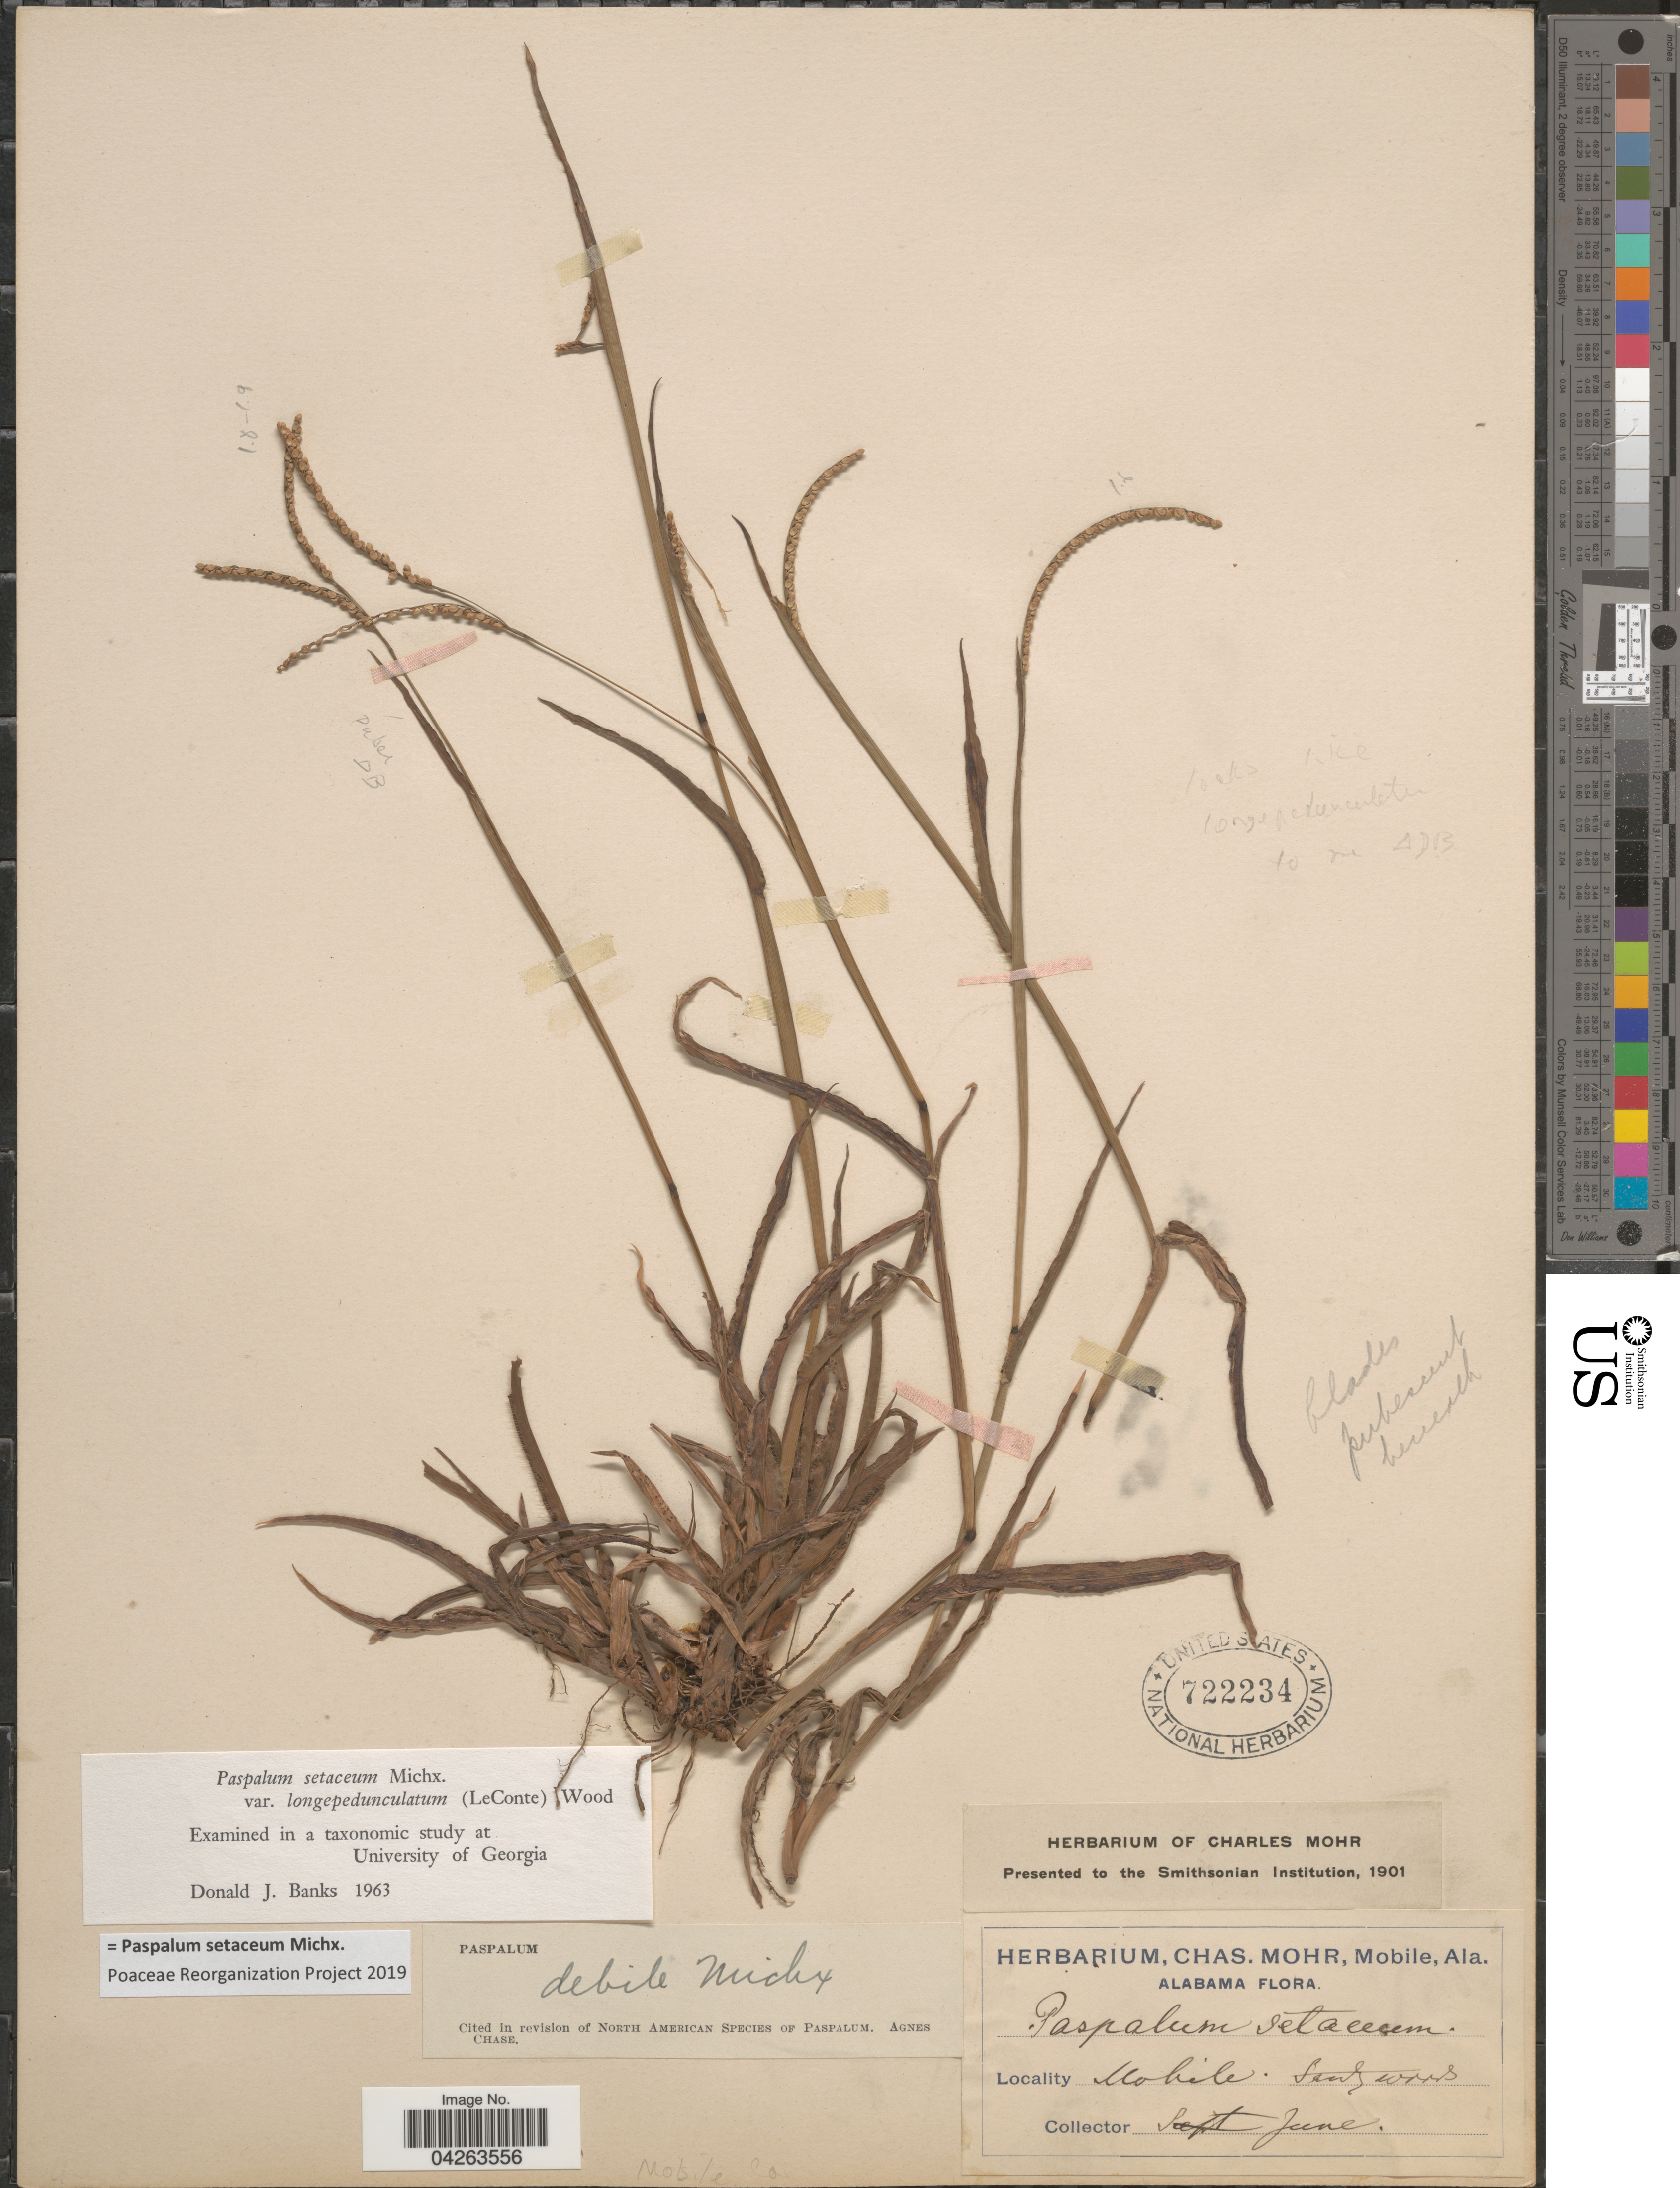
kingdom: Plantae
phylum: Tracheophyta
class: Liliopsida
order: Poales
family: Poaceae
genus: Paspalum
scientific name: Paspalum setaceum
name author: Michx.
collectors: ex herb. Charles Mohr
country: United States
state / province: Alabama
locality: Mobile.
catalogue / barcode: US 722234